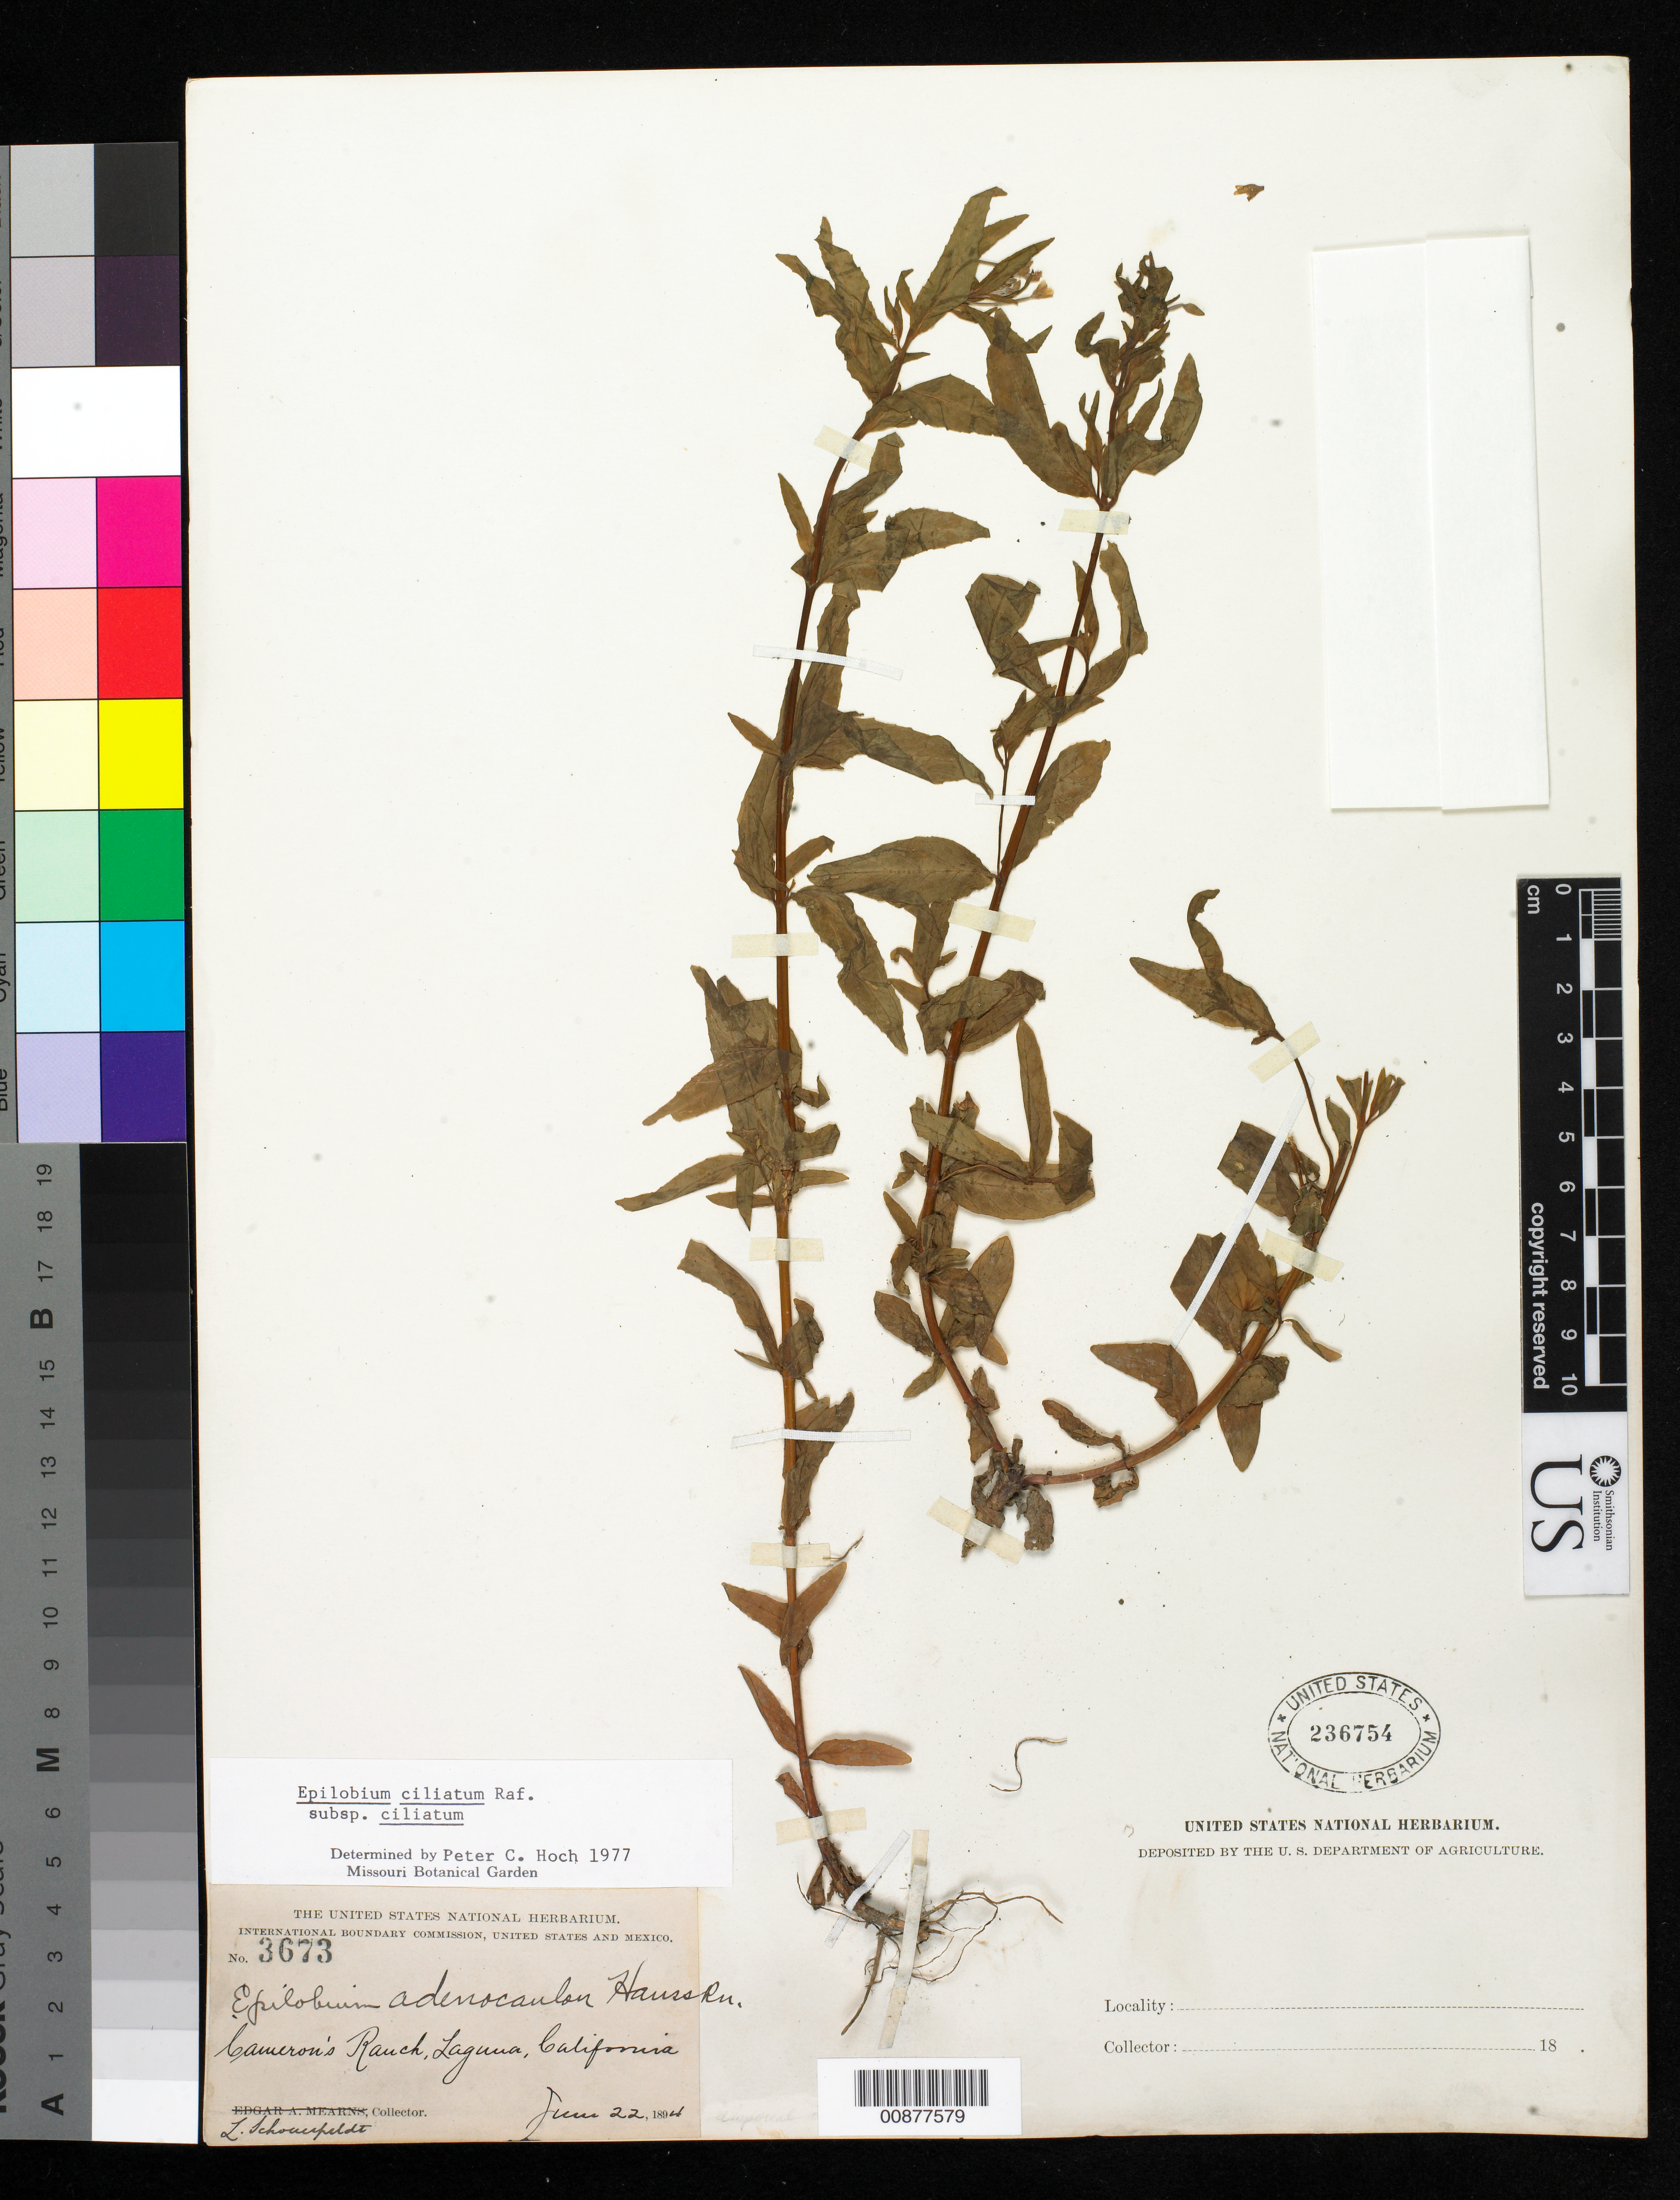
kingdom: Plantae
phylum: Tracheophyta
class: Magnoliopsida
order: Myrtales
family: Onagraceae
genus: Epilobium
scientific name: Epilobium ciliatum subsp. ciliatum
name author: Raf.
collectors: L. Schoenfeldt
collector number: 3673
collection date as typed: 22 Jun 1894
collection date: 1894-06-22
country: United States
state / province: California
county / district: Orange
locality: Cameron's Ranch, Laguna, California.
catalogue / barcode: US 236754